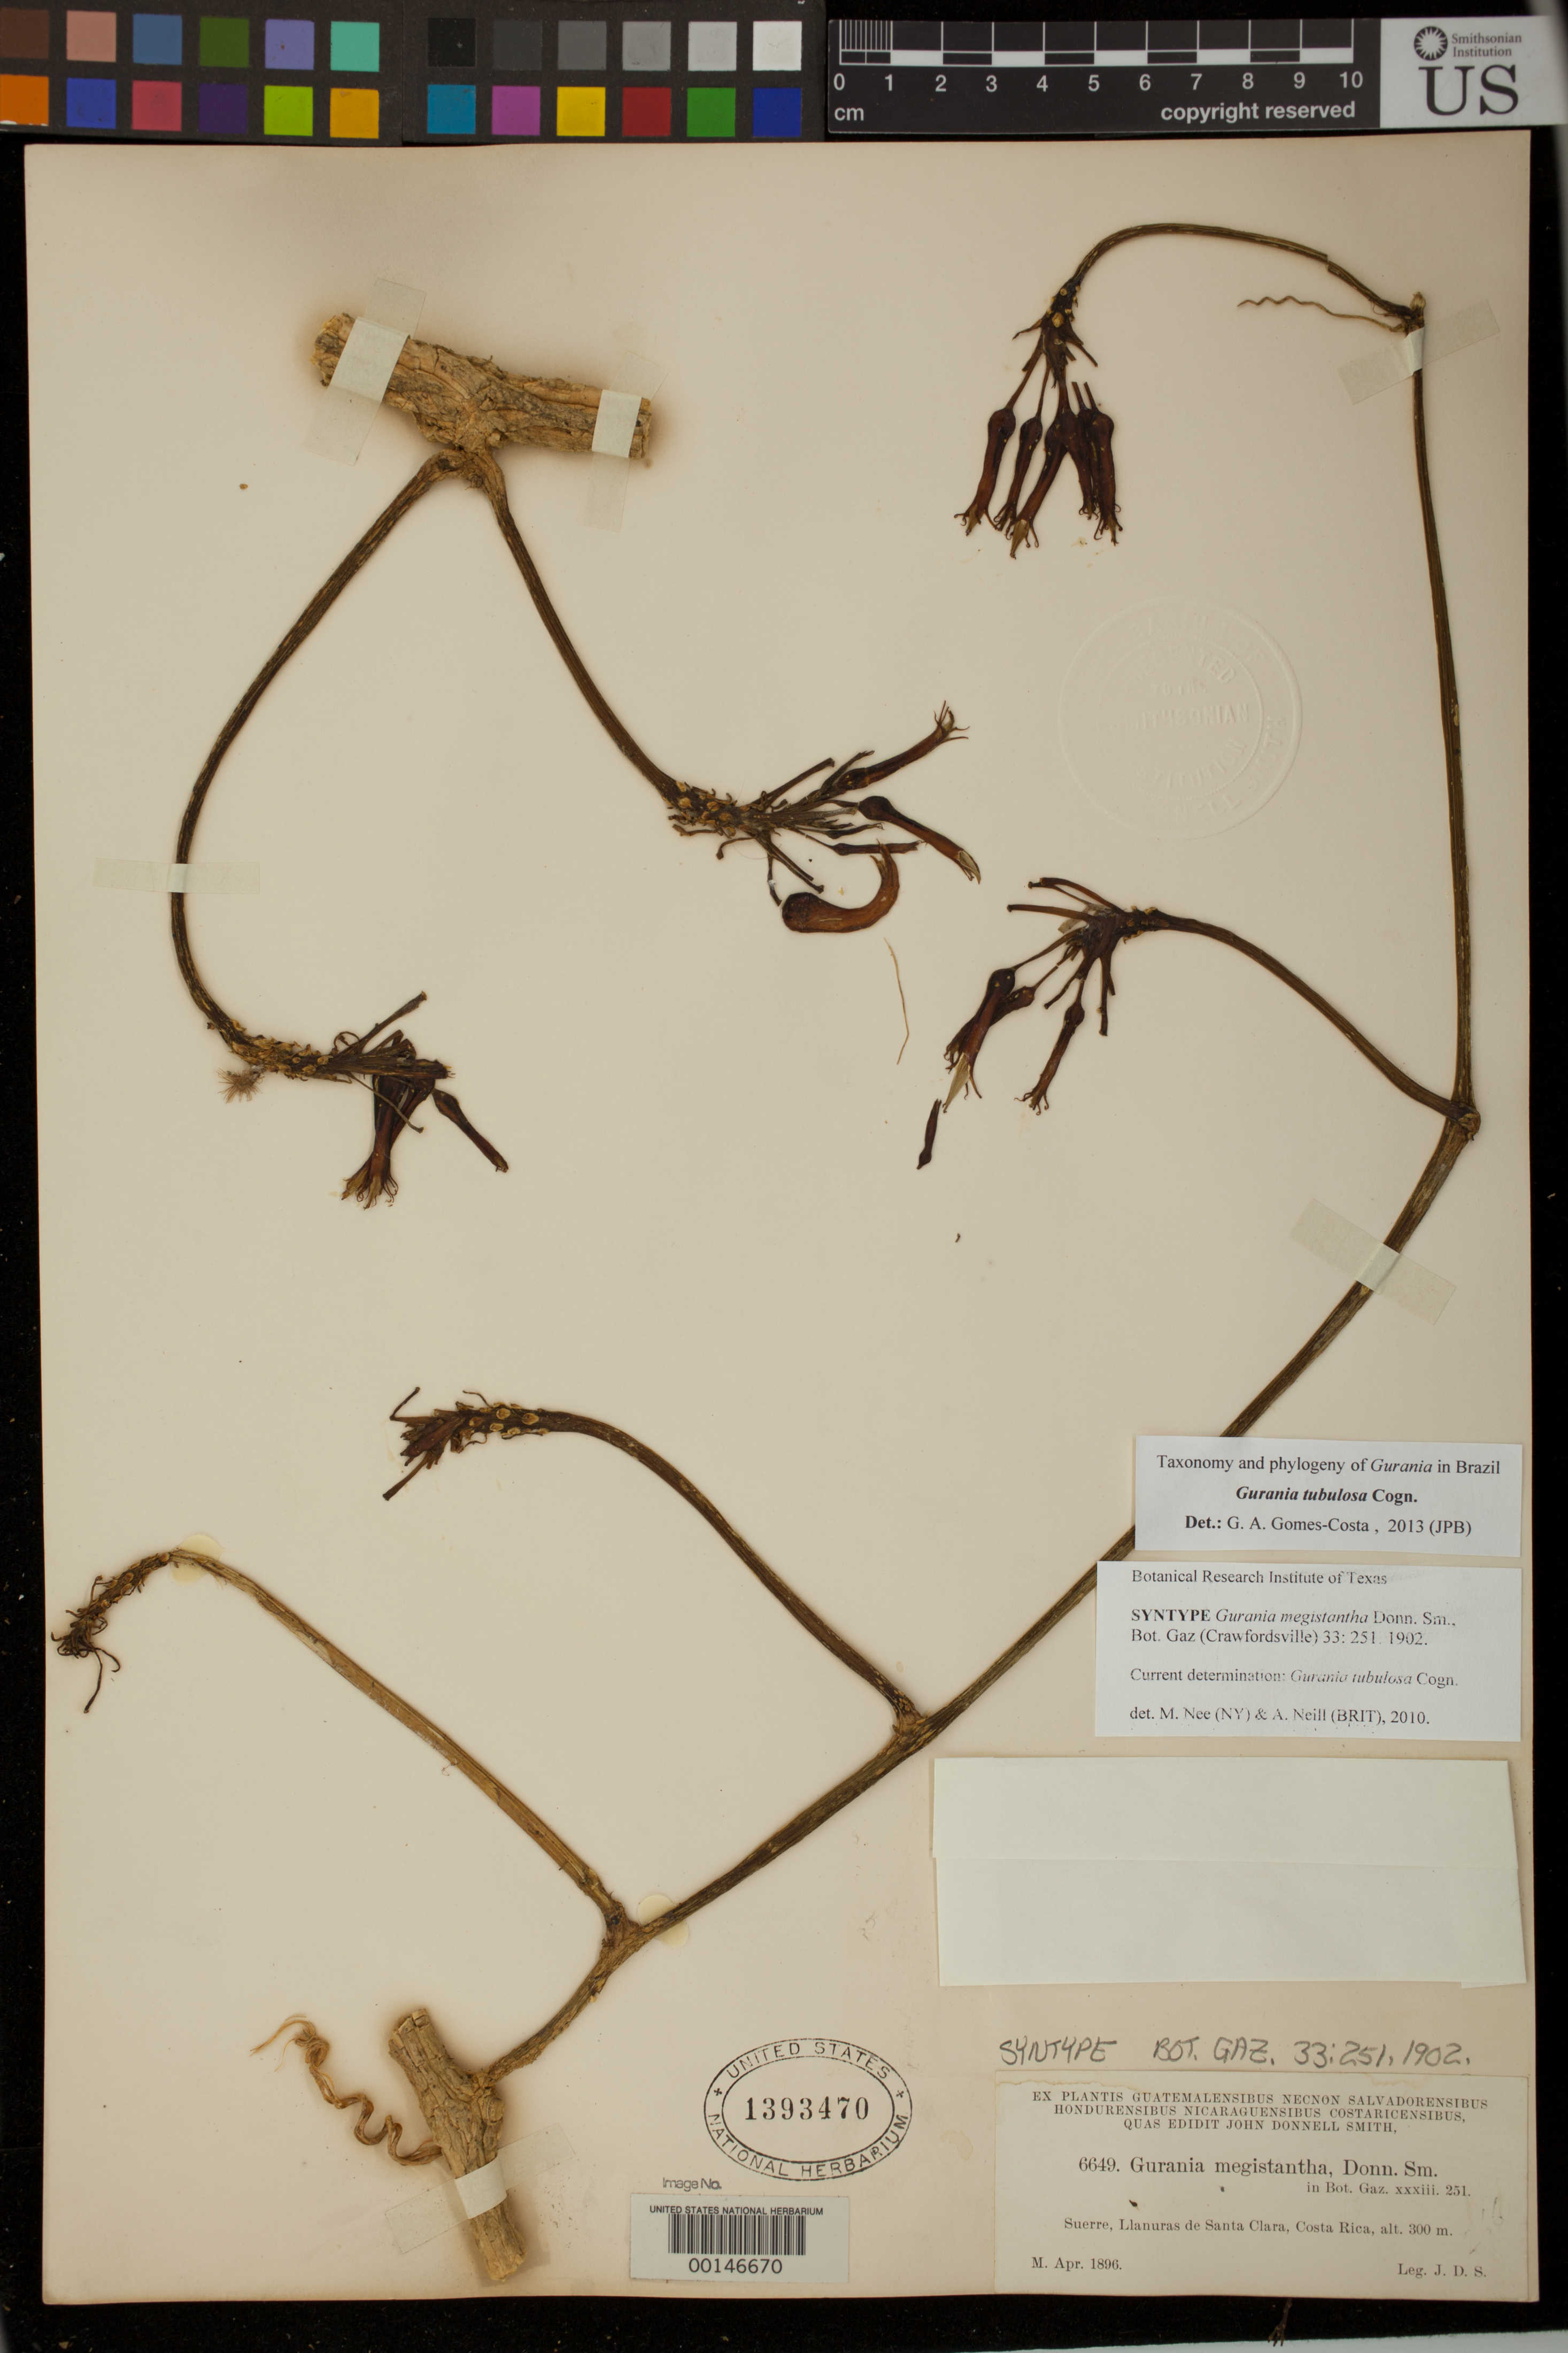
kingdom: Plantae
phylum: Tracheophyta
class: Magnoliopsida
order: Cucurbitales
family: Cucurbitaceae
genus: Gurania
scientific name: Gurania megistantha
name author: Donn. Sm.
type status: Syntype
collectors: J. Donnell Smith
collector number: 6649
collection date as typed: Apr 1896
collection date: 1896-04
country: Costa Rica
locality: Sucre, Llanuras de Santa Clara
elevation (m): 300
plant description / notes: One of 3 sheets (USNH 1393469, 1393470, 1393471) representing 2 different collections received from the John Donnell Smith herbarium.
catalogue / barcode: US 1393470